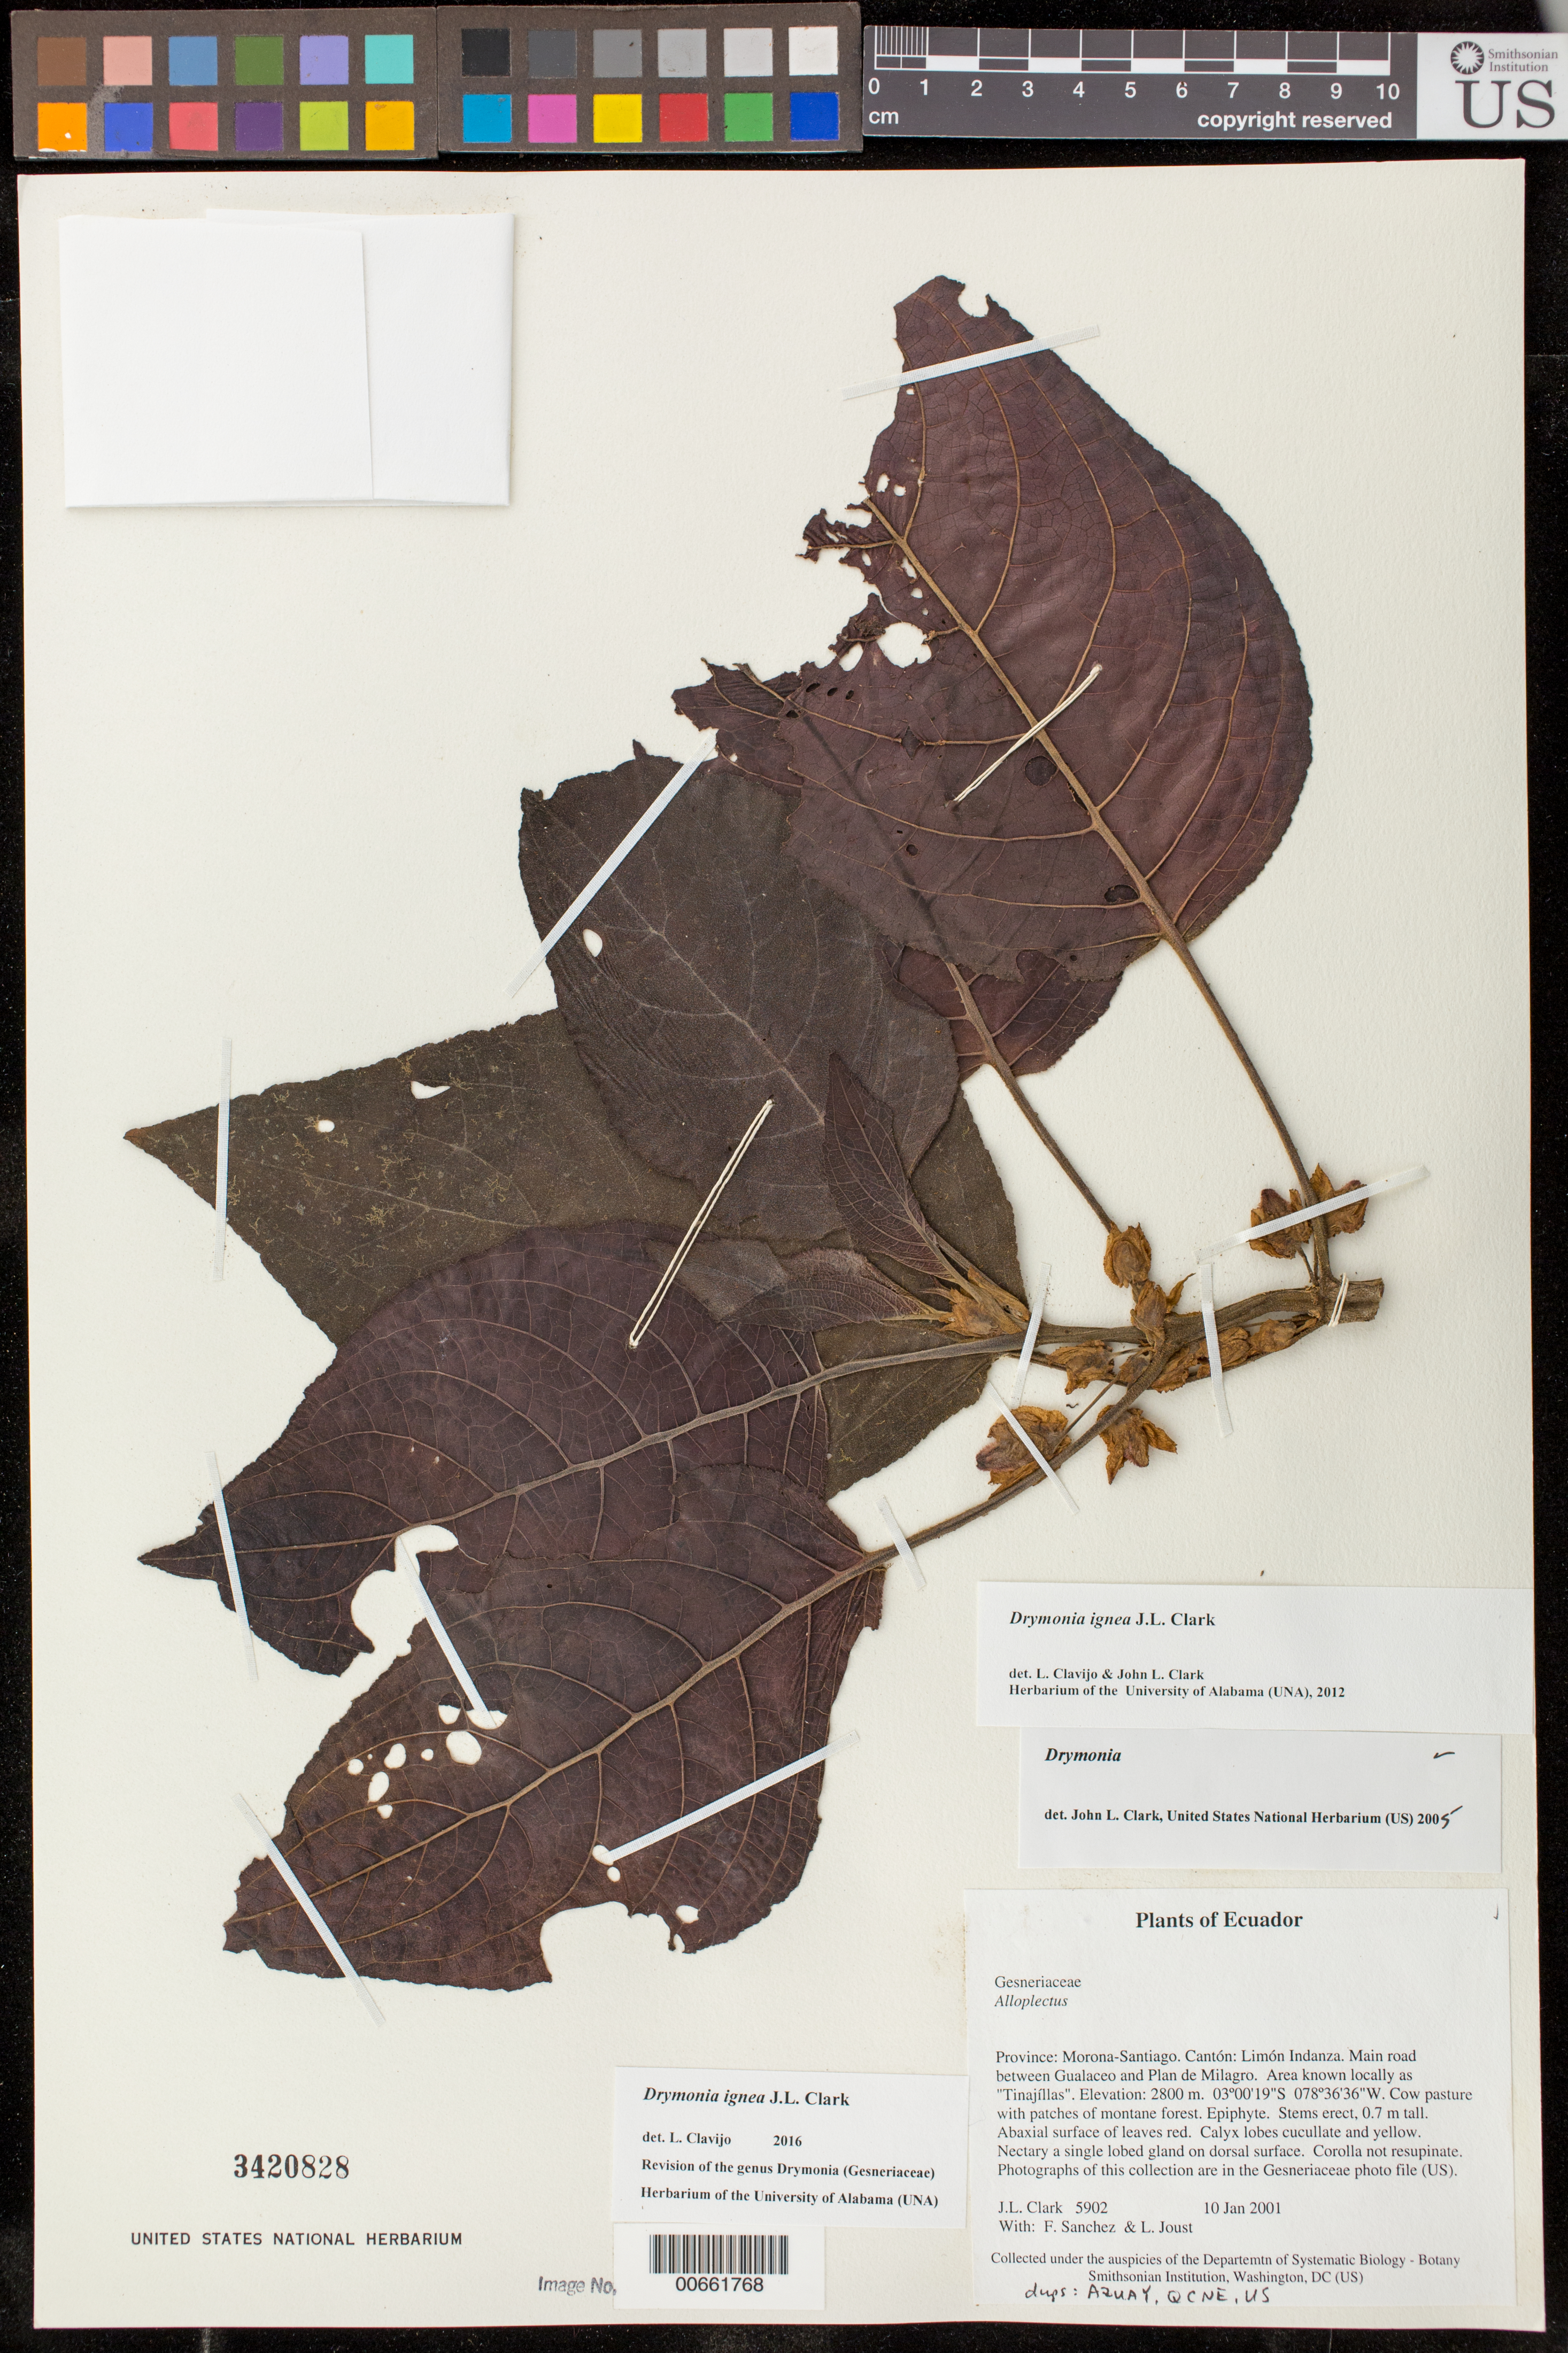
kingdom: Plantae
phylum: Tracheophyta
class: Magnoliopsida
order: Lamiales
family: Gesneriaceae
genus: Drymonia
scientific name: Drymonia ignea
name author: J.L. Clark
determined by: Clavijo, L.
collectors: J. L. Clark, F. Sanchez & L. Joust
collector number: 5902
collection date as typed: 10 Jan 2001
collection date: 2001-01-10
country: Ecuador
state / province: Morona-Santiago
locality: Cantón: Limón Indanza; main road between Gualaceo and Plan de Milagro, area known locally as "Tinajíllas"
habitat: Cow pasture with patches of montane forest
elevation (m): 2800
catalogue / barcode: US 3420828